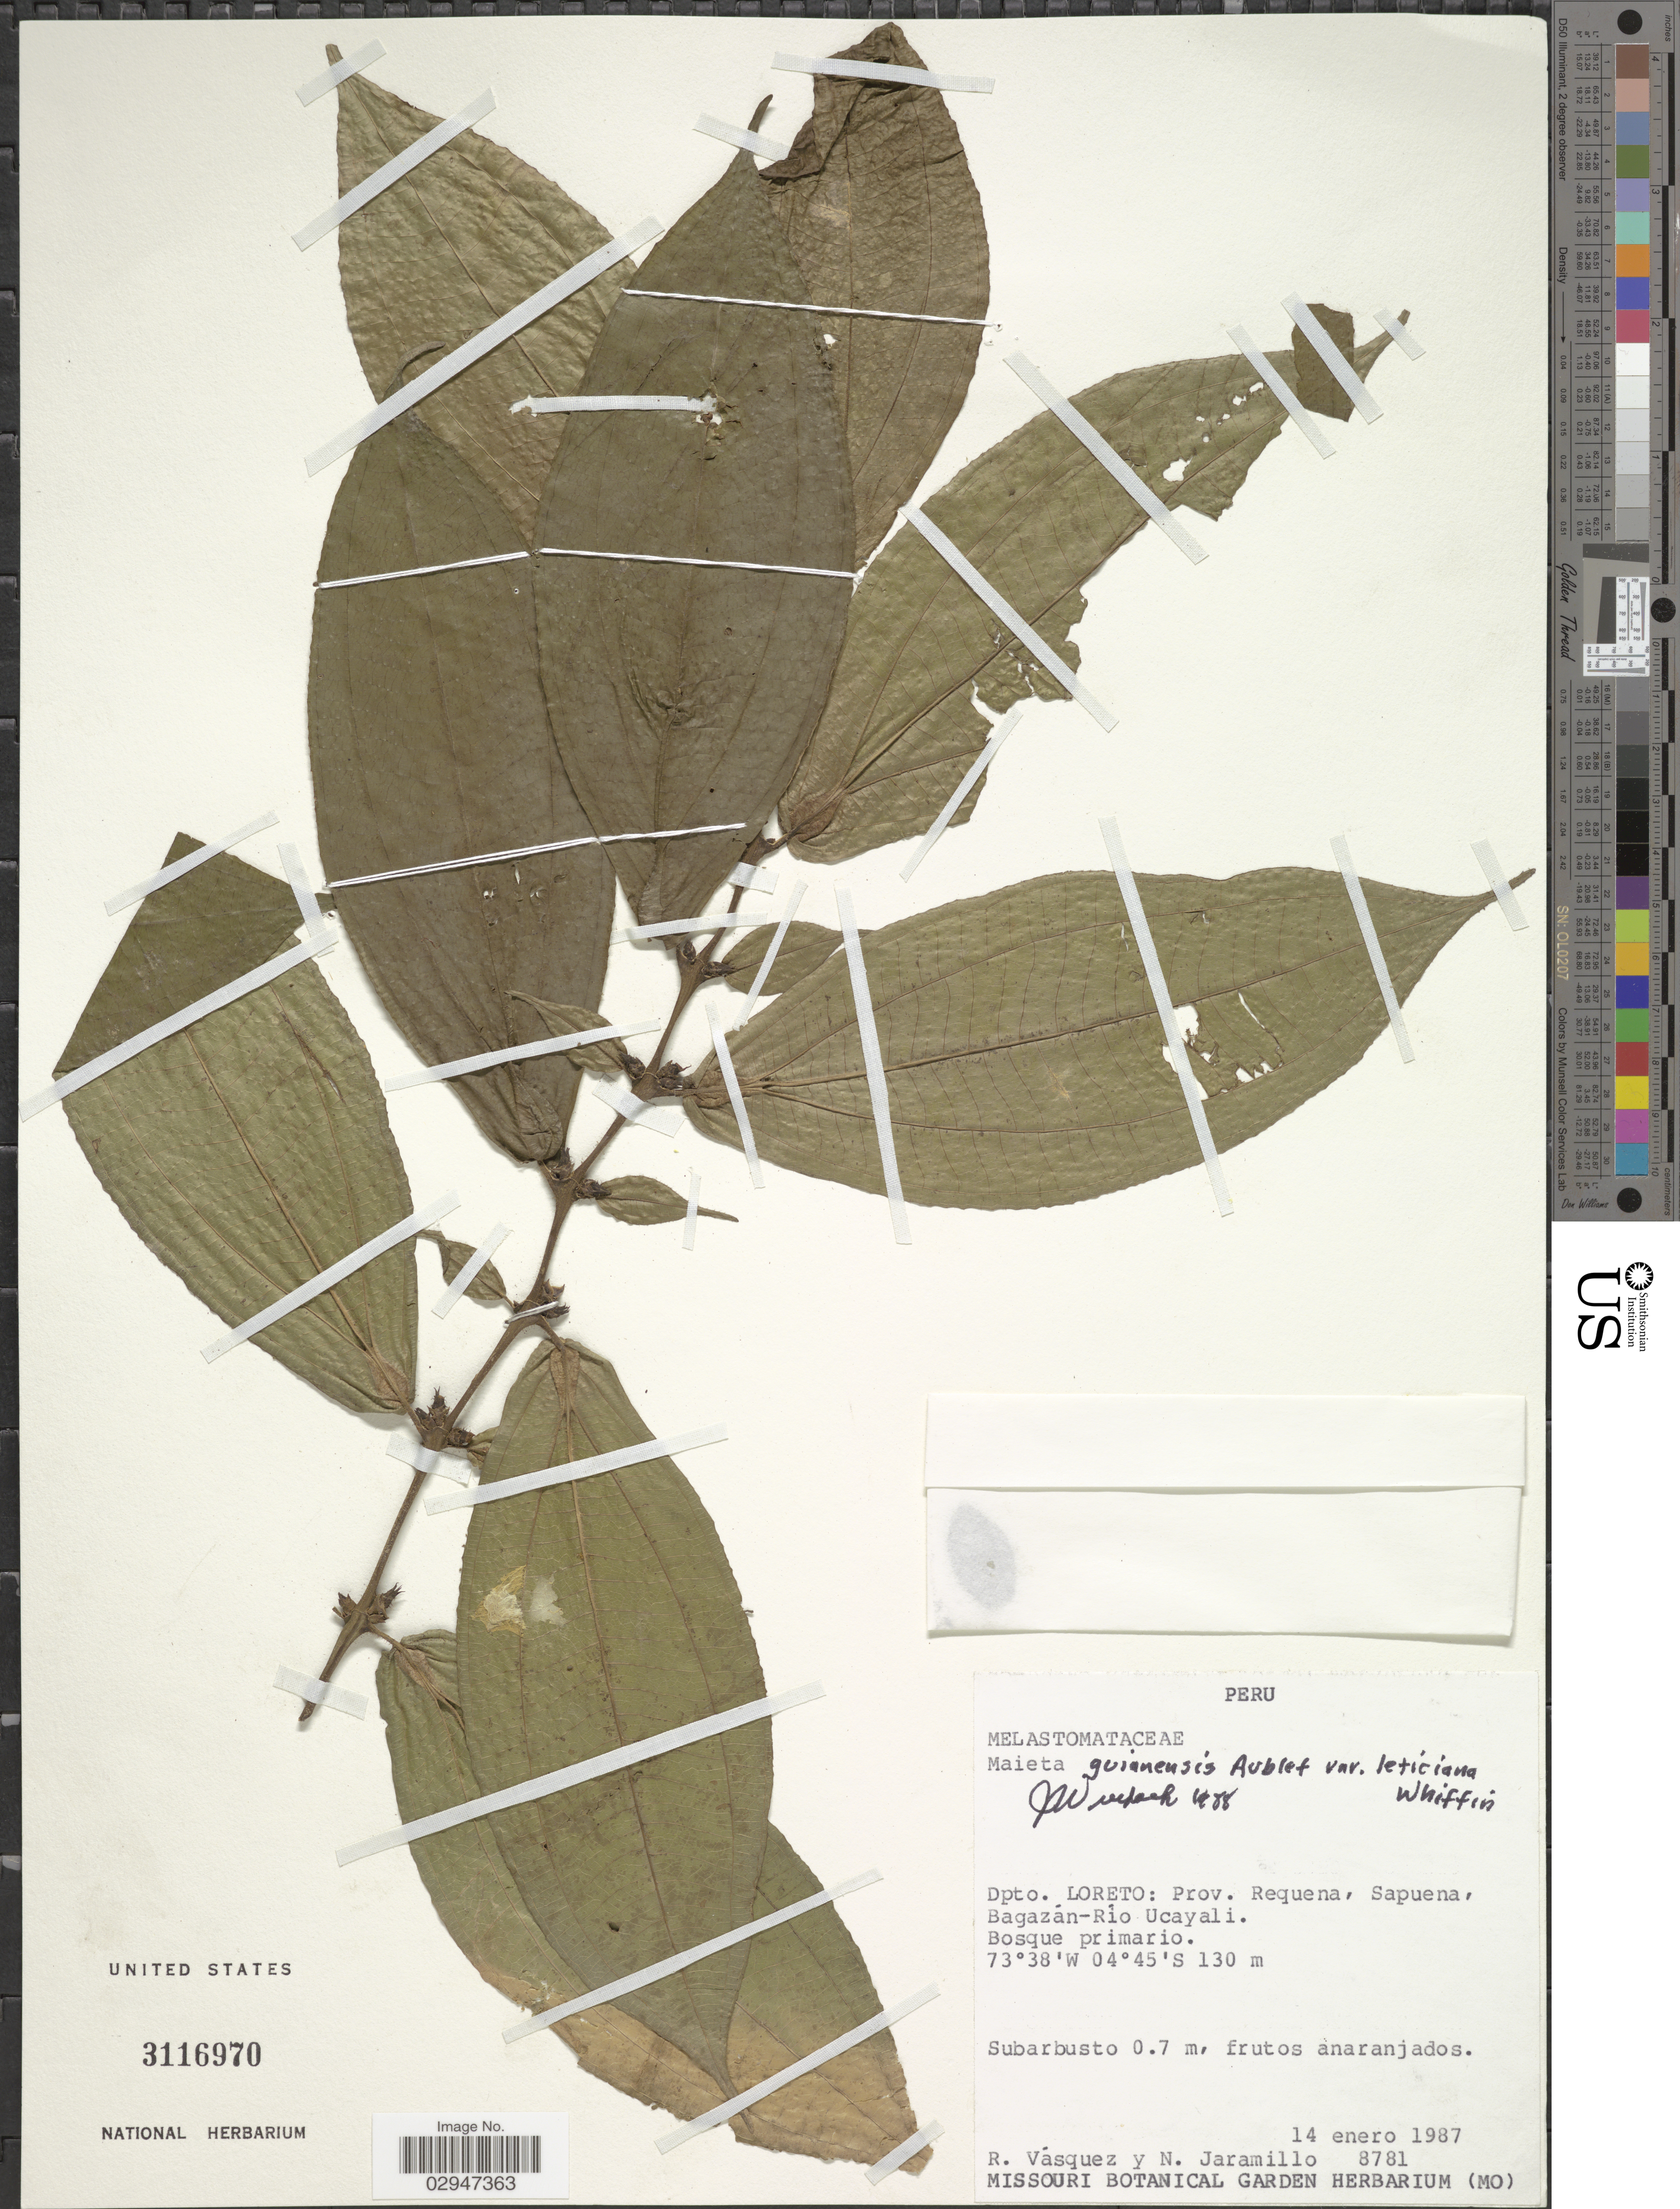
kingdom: Plantae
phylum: Tracheophyta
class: Magnoliopsida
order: Myrtales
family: Melastomataceae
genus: Maieta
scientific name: Maieta guianensis var. leticiana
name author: Whiffin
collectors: R. Vásquez & N. Jaramillo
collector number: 8781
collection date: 1987-01-14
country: Peru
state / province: Loreto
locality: Dpto. Loreto: Prov. Requena, Sapuena, Bagazán-Río Ucayali.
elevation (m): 130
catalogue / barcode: US 3116970